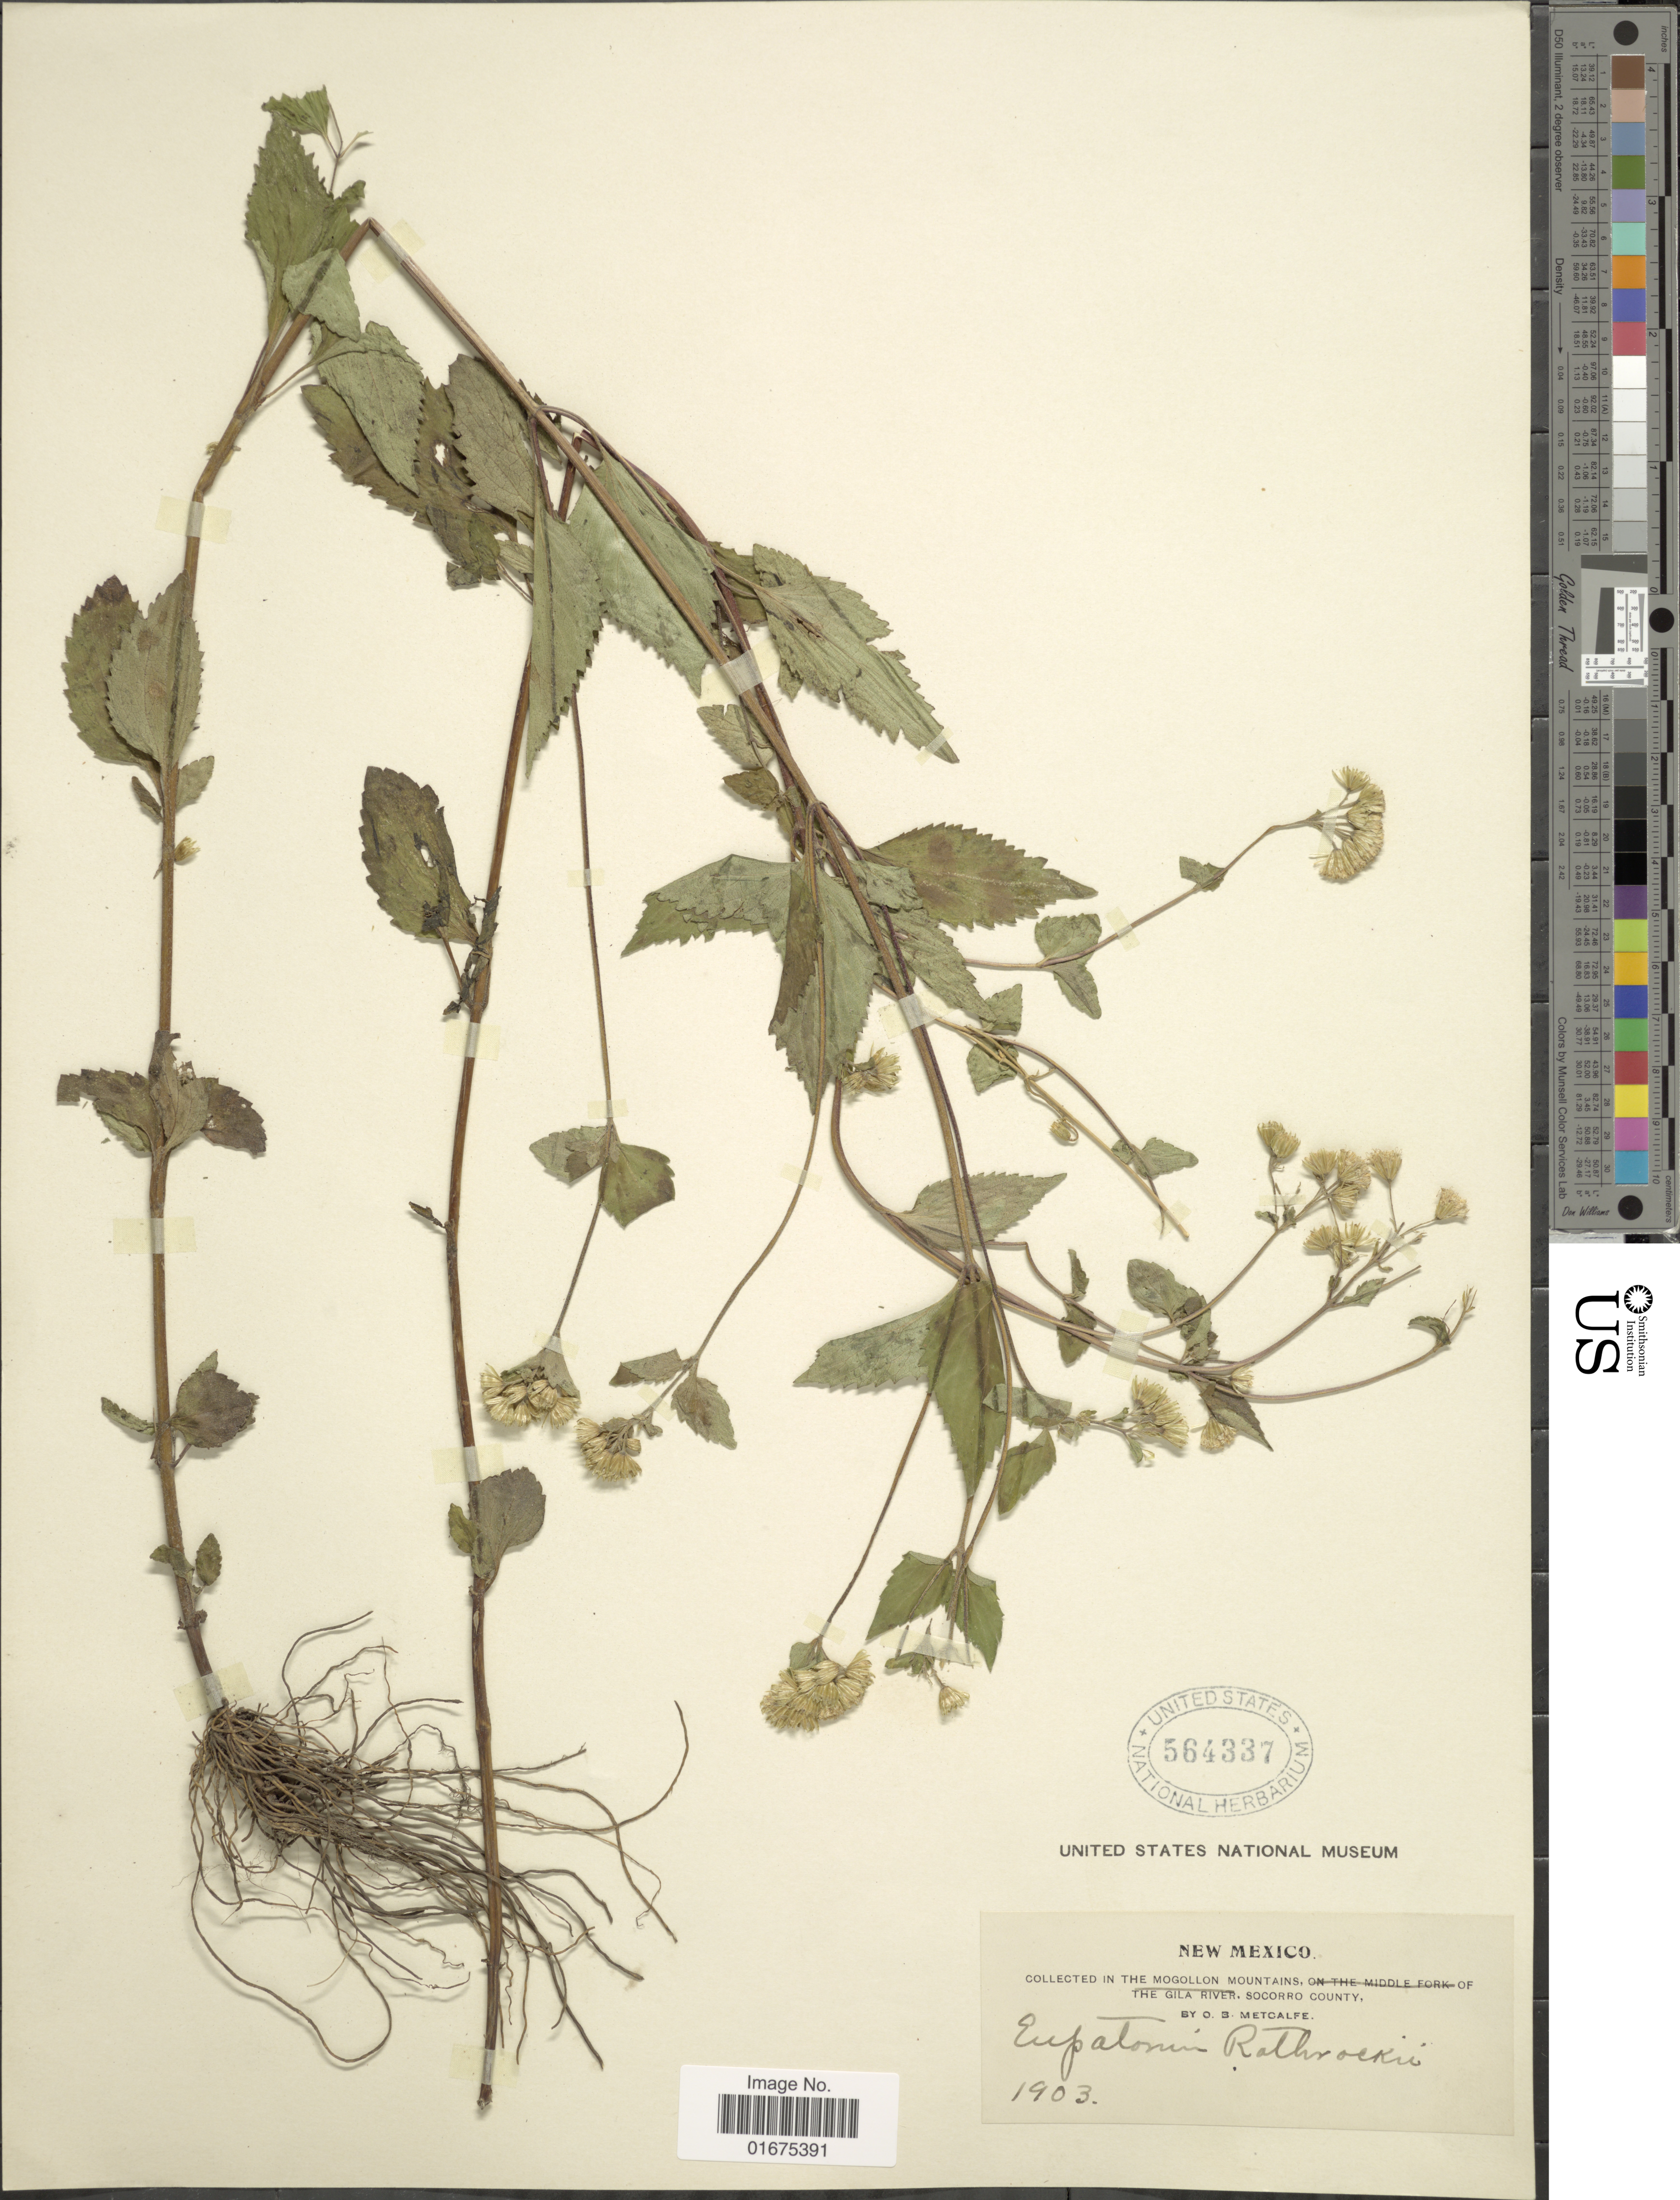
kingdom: Plantae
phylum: Tracheophyta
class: Magnoliopsida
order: Asterales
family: Asteraceae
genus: Ageratina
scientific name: Ageratina rothrockii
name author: (A. Gray) R.M. King & H. Rob.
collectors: O. B. Metcalfe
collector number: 1903?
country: United States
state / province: New Mexico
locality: In the Mogollon Mountains of Socorro County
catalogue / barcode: US 564337